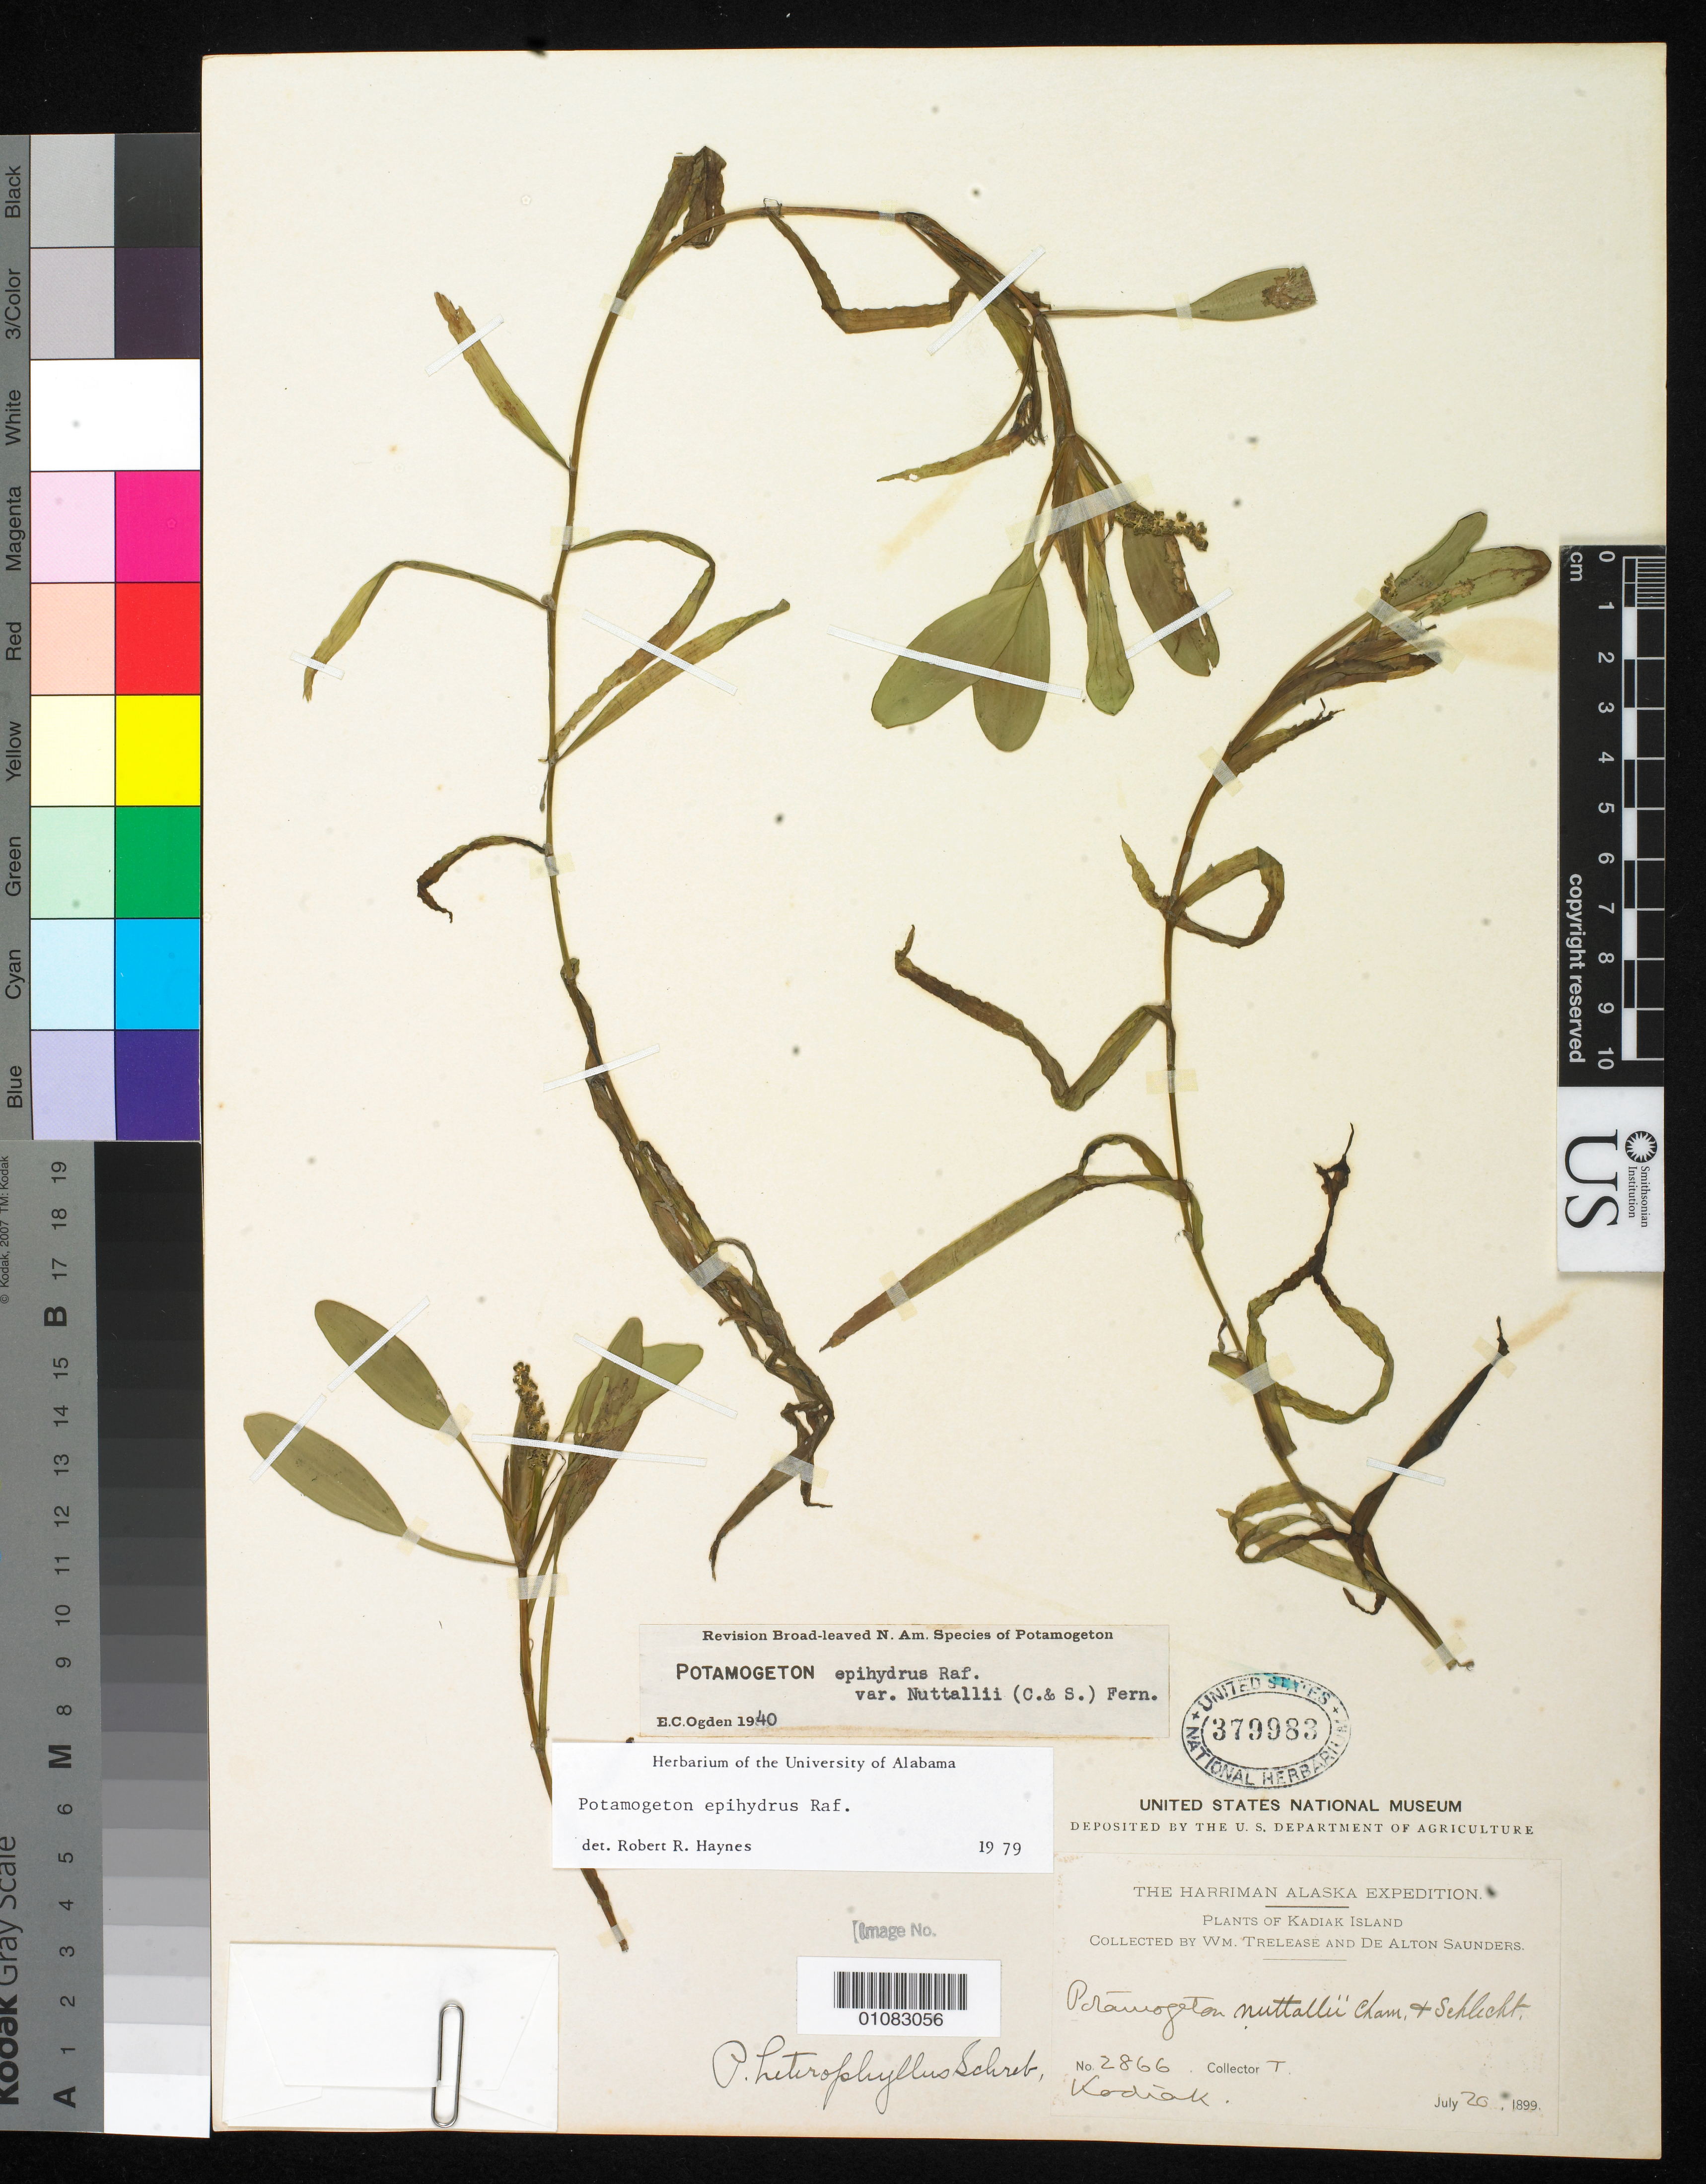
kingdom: Plantae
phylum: Tracheophyta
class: Liliopsida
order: Alismatales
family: Potamogetonaceae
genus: Potamogeton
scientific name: Potamogeton epihydrus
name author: Raf.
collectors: W. Trelease & D. Saunders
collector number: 2866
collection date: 1899-07-20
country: United States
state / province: Alaska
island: Kadiak Island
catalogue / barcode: US 379983